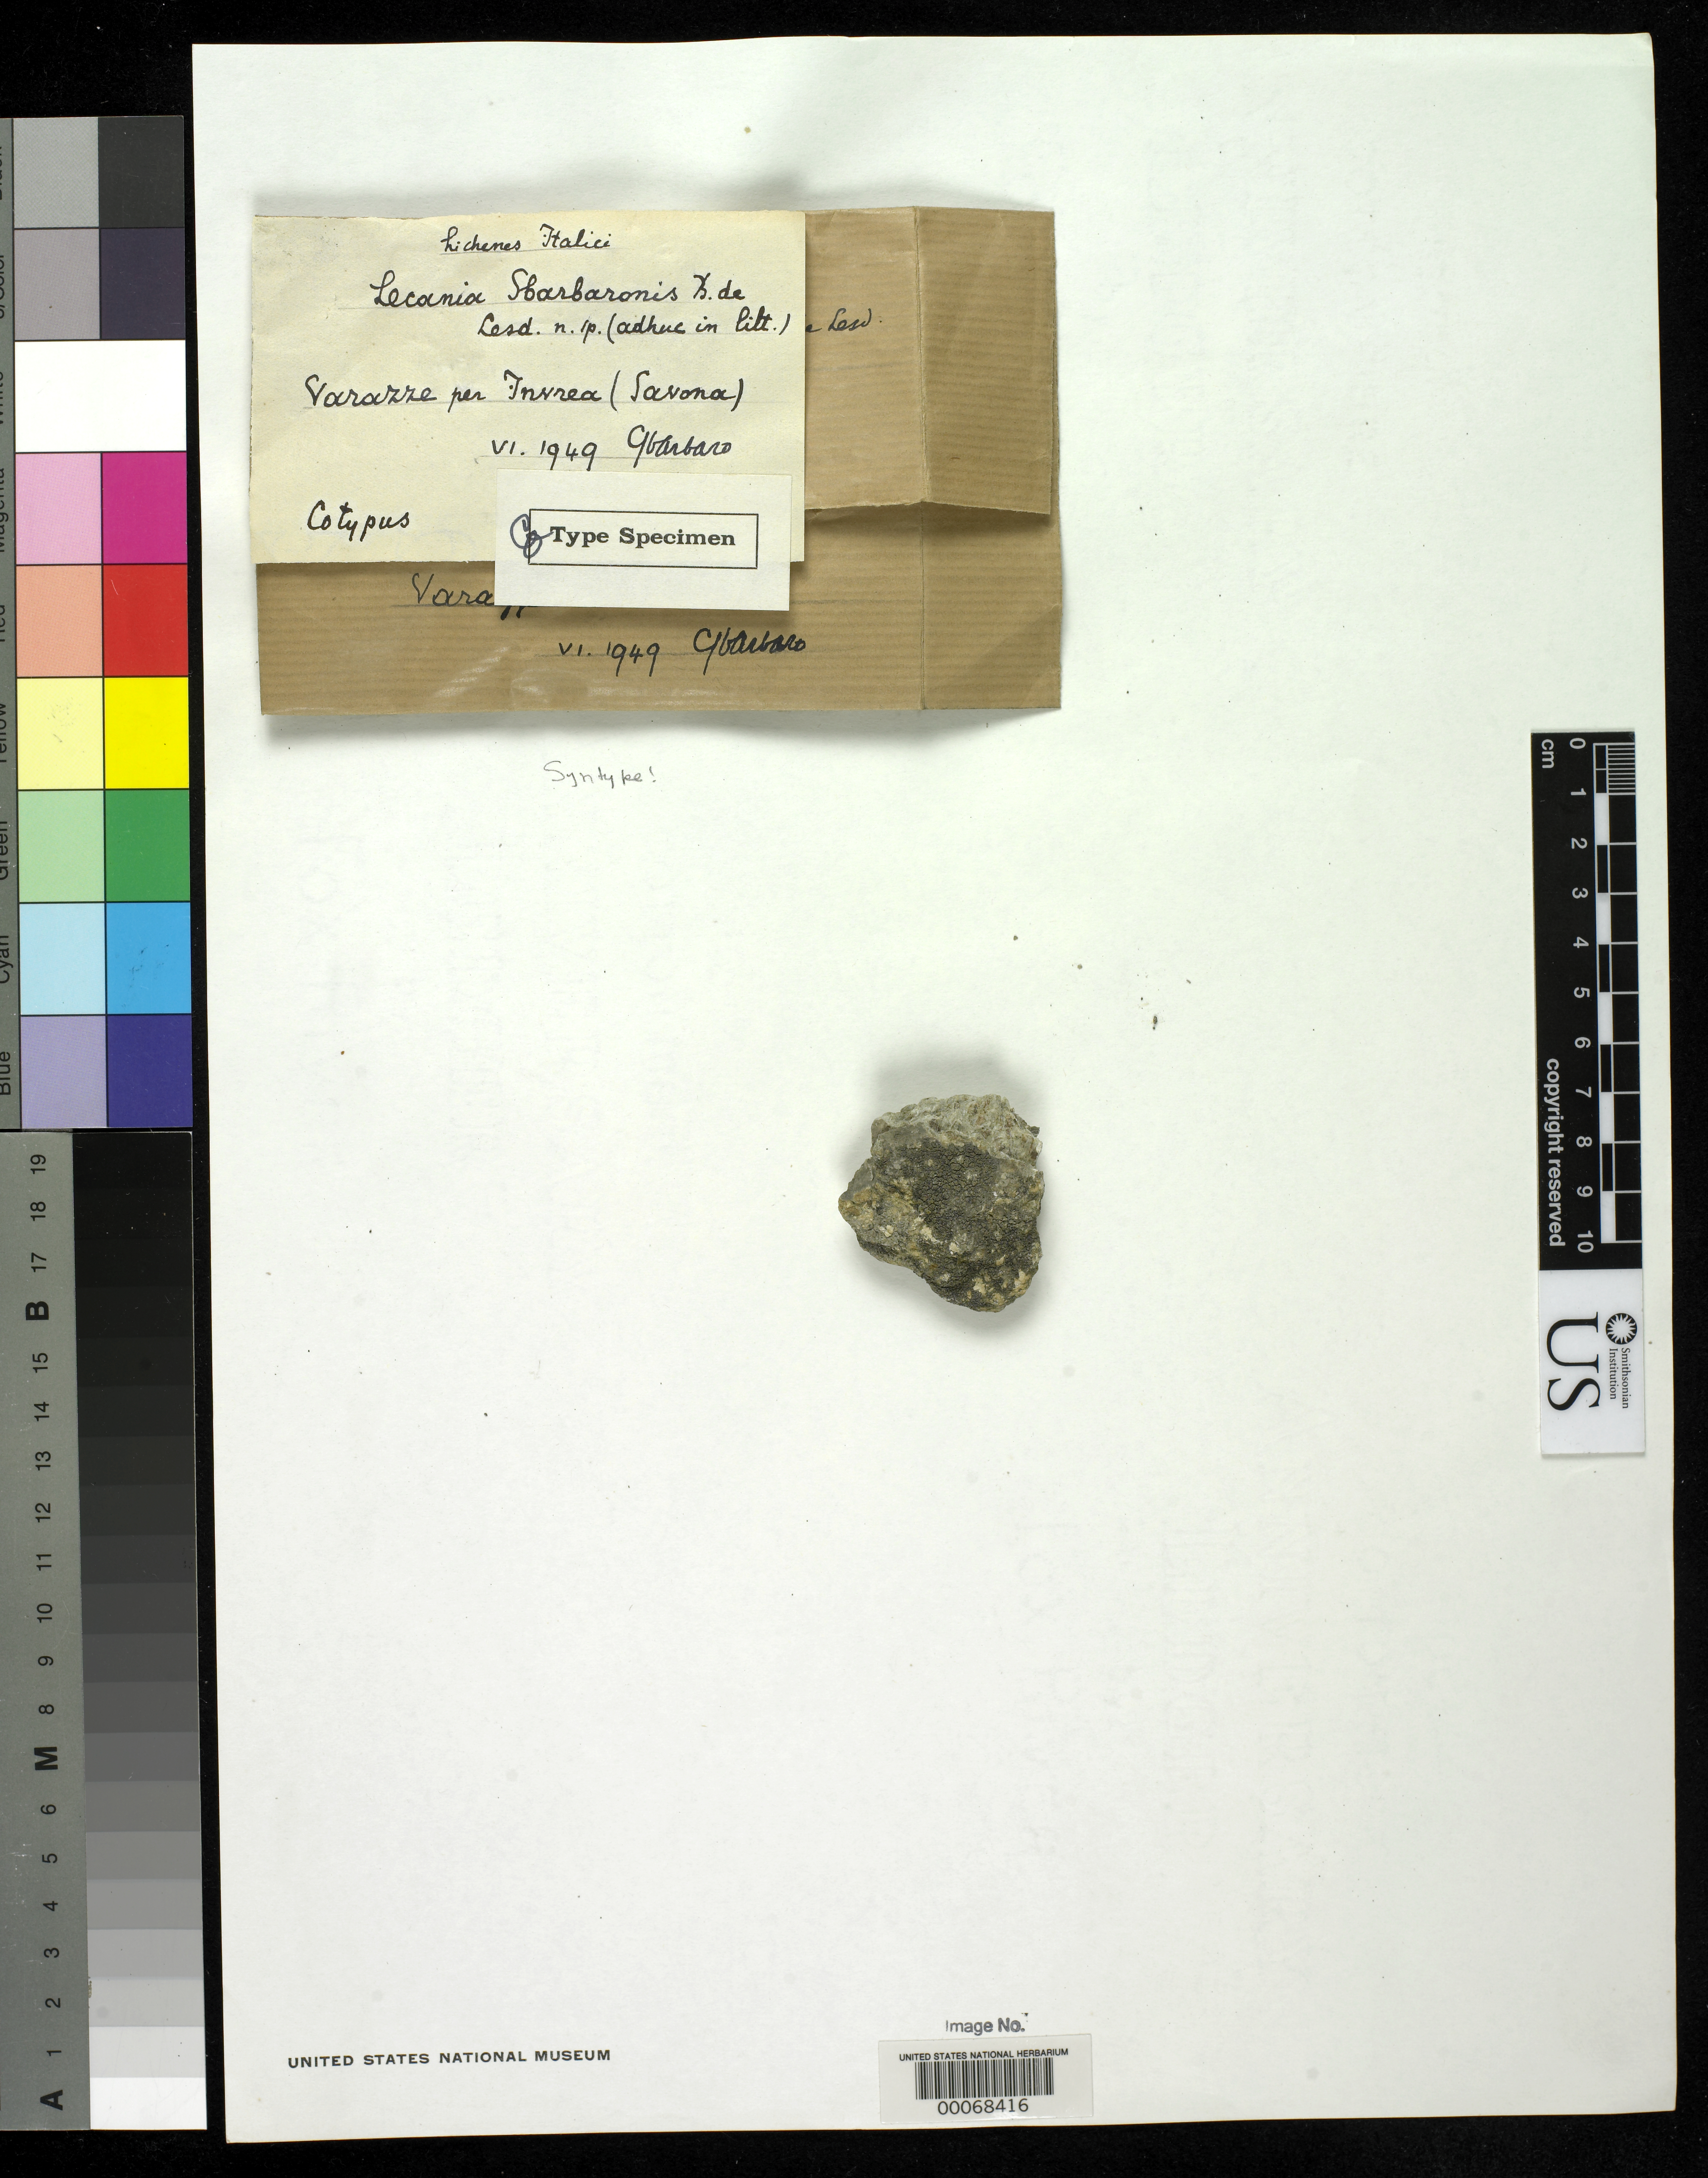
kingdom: Fungi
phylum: Ascomycota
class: Lecanoromycetes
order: Lecanorales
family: Ramalinaceae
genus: Lecania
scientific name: Lecania sbarbaronis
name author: B. de Lesd.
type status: Isotype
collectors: C. Sbarbaro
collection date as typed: Jun 1949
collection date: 1949-06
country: Italy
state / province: Liguria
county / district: Genova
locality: Prope Genuam inter Varazze et Invrea. [Near Genoa betweenVarazze & Invrea (Inurea?).]